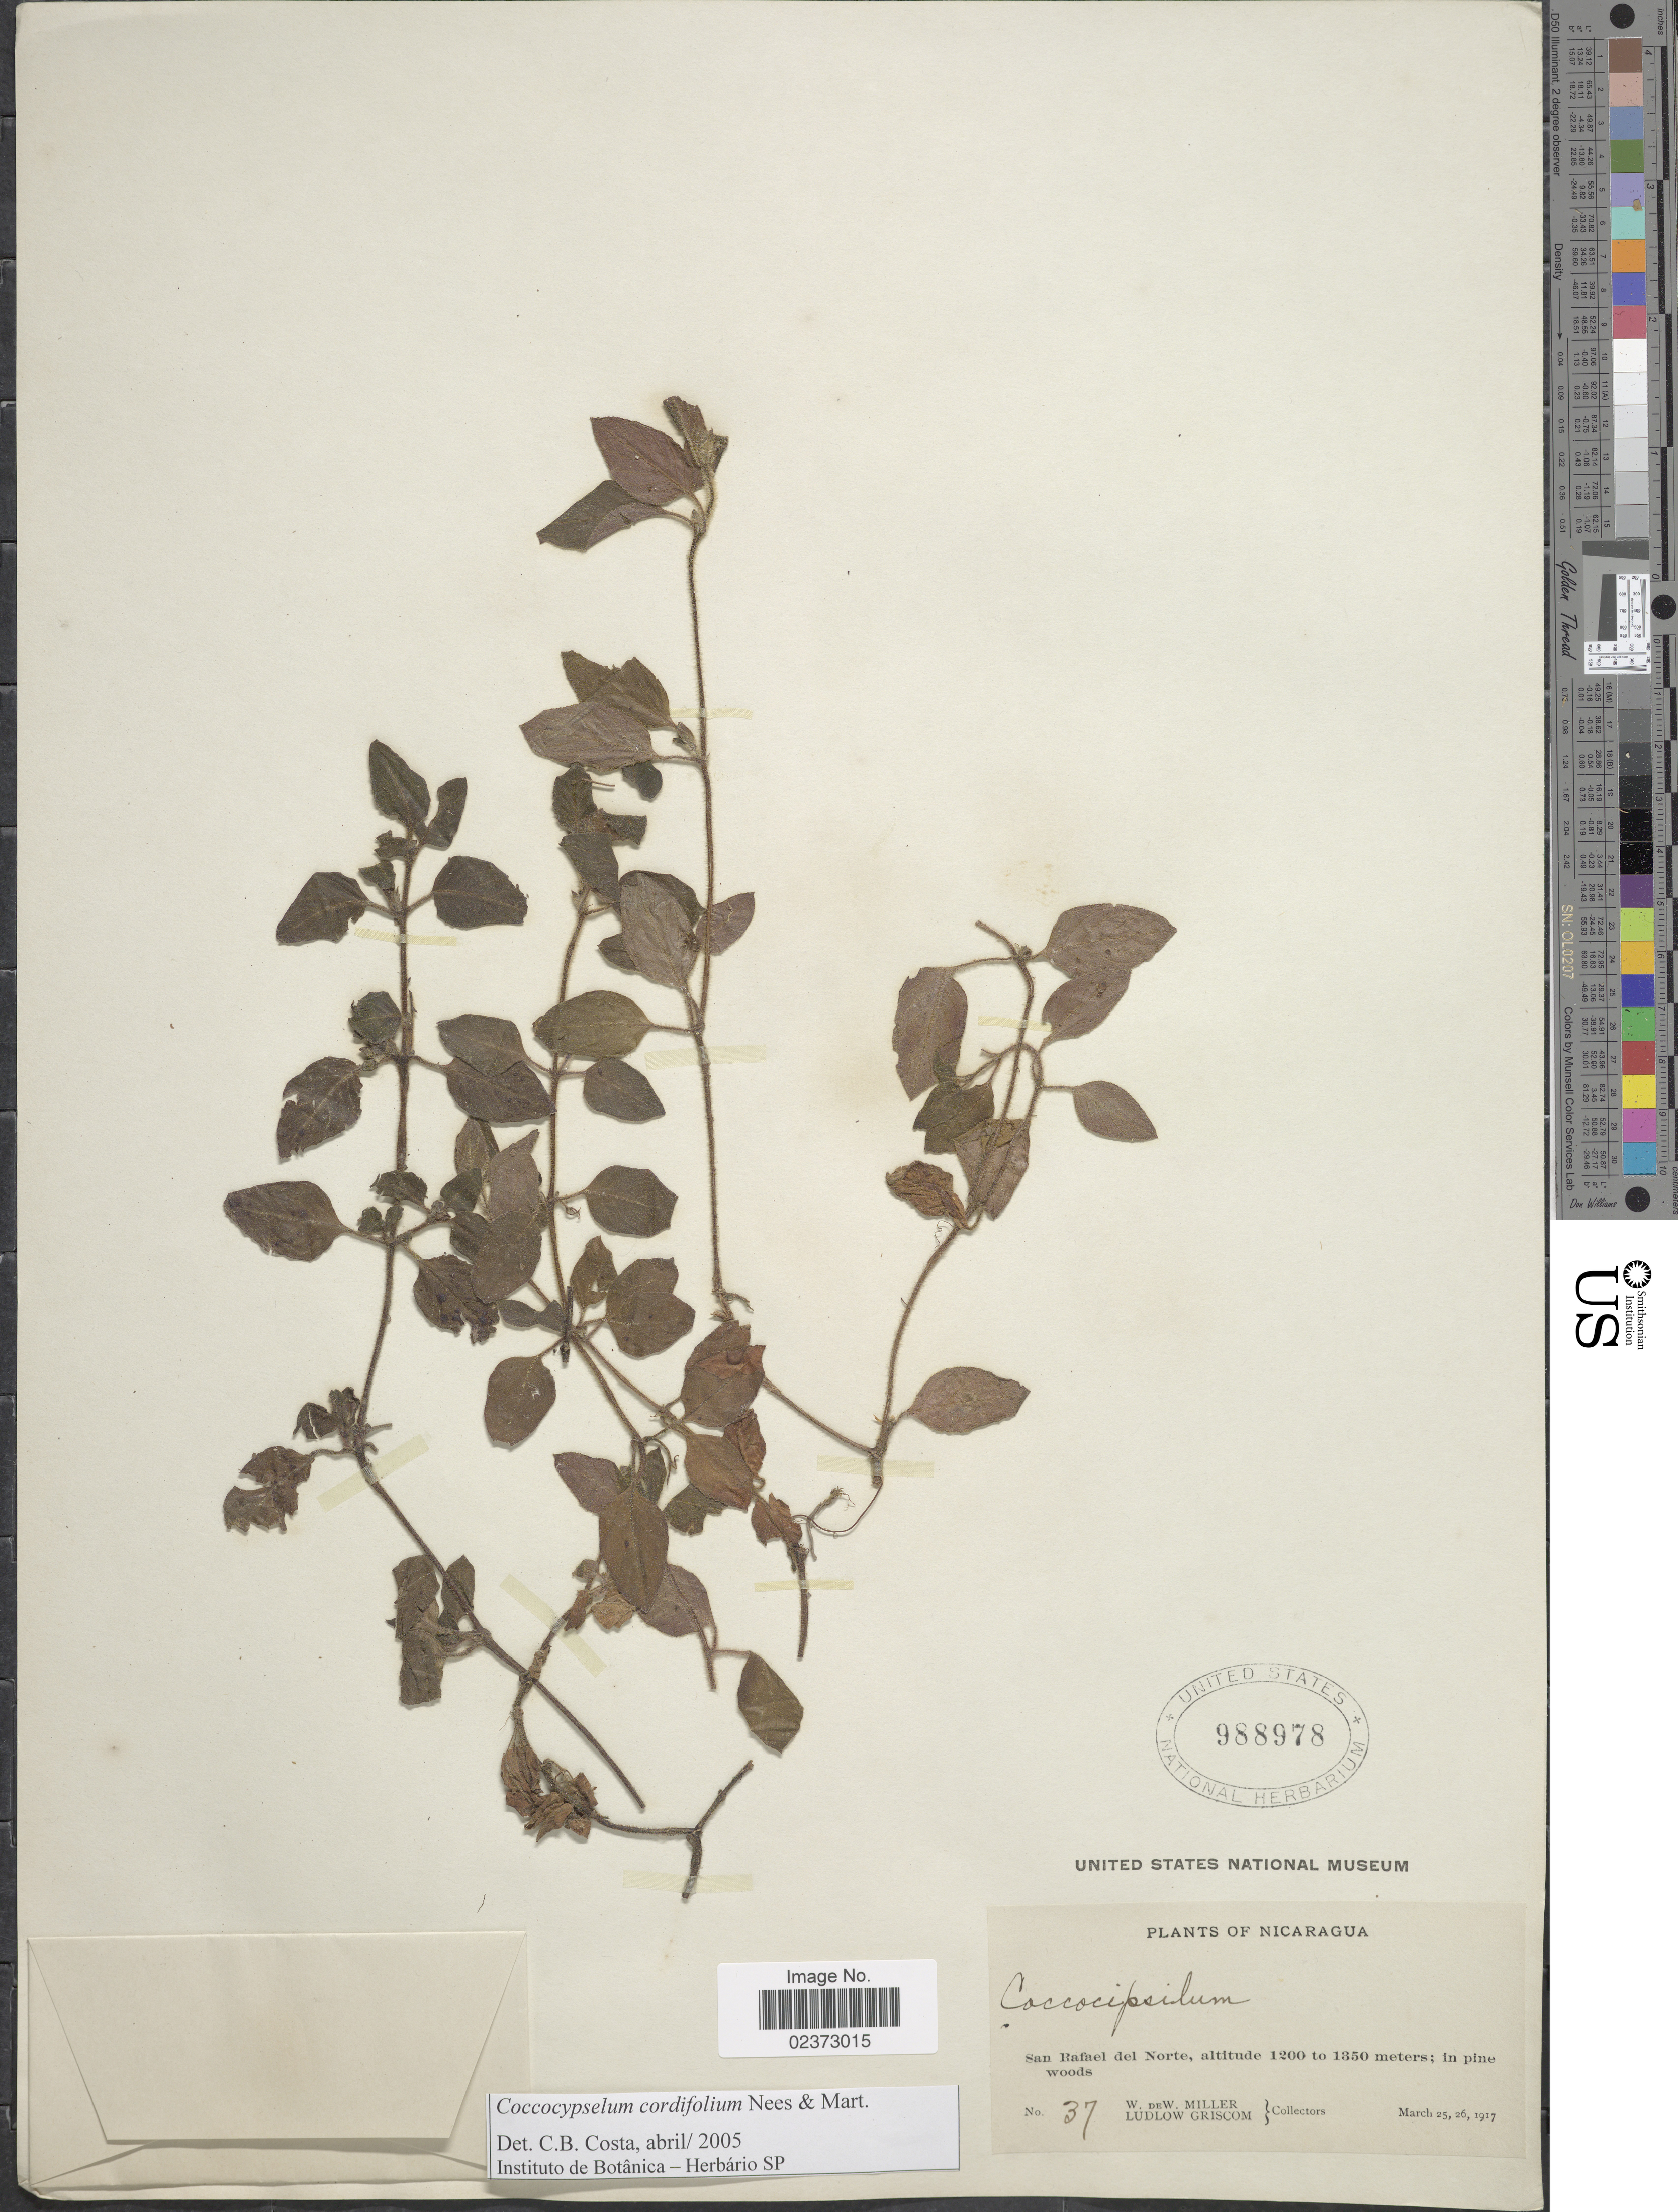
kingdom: Plantae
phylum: Tracheophyta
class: Magnoliopsida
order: Gentianales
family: Rubiaceae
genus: Coccocypselum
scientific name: Coccocypselum cordifolium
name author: Nees & Mart.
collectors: W. W. Miller & L. Griscom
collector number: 37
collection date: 1917-03-25/1917-03-26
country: Nicaragua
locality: San Rafael del Norte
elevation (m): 1200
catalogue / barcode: US 988978